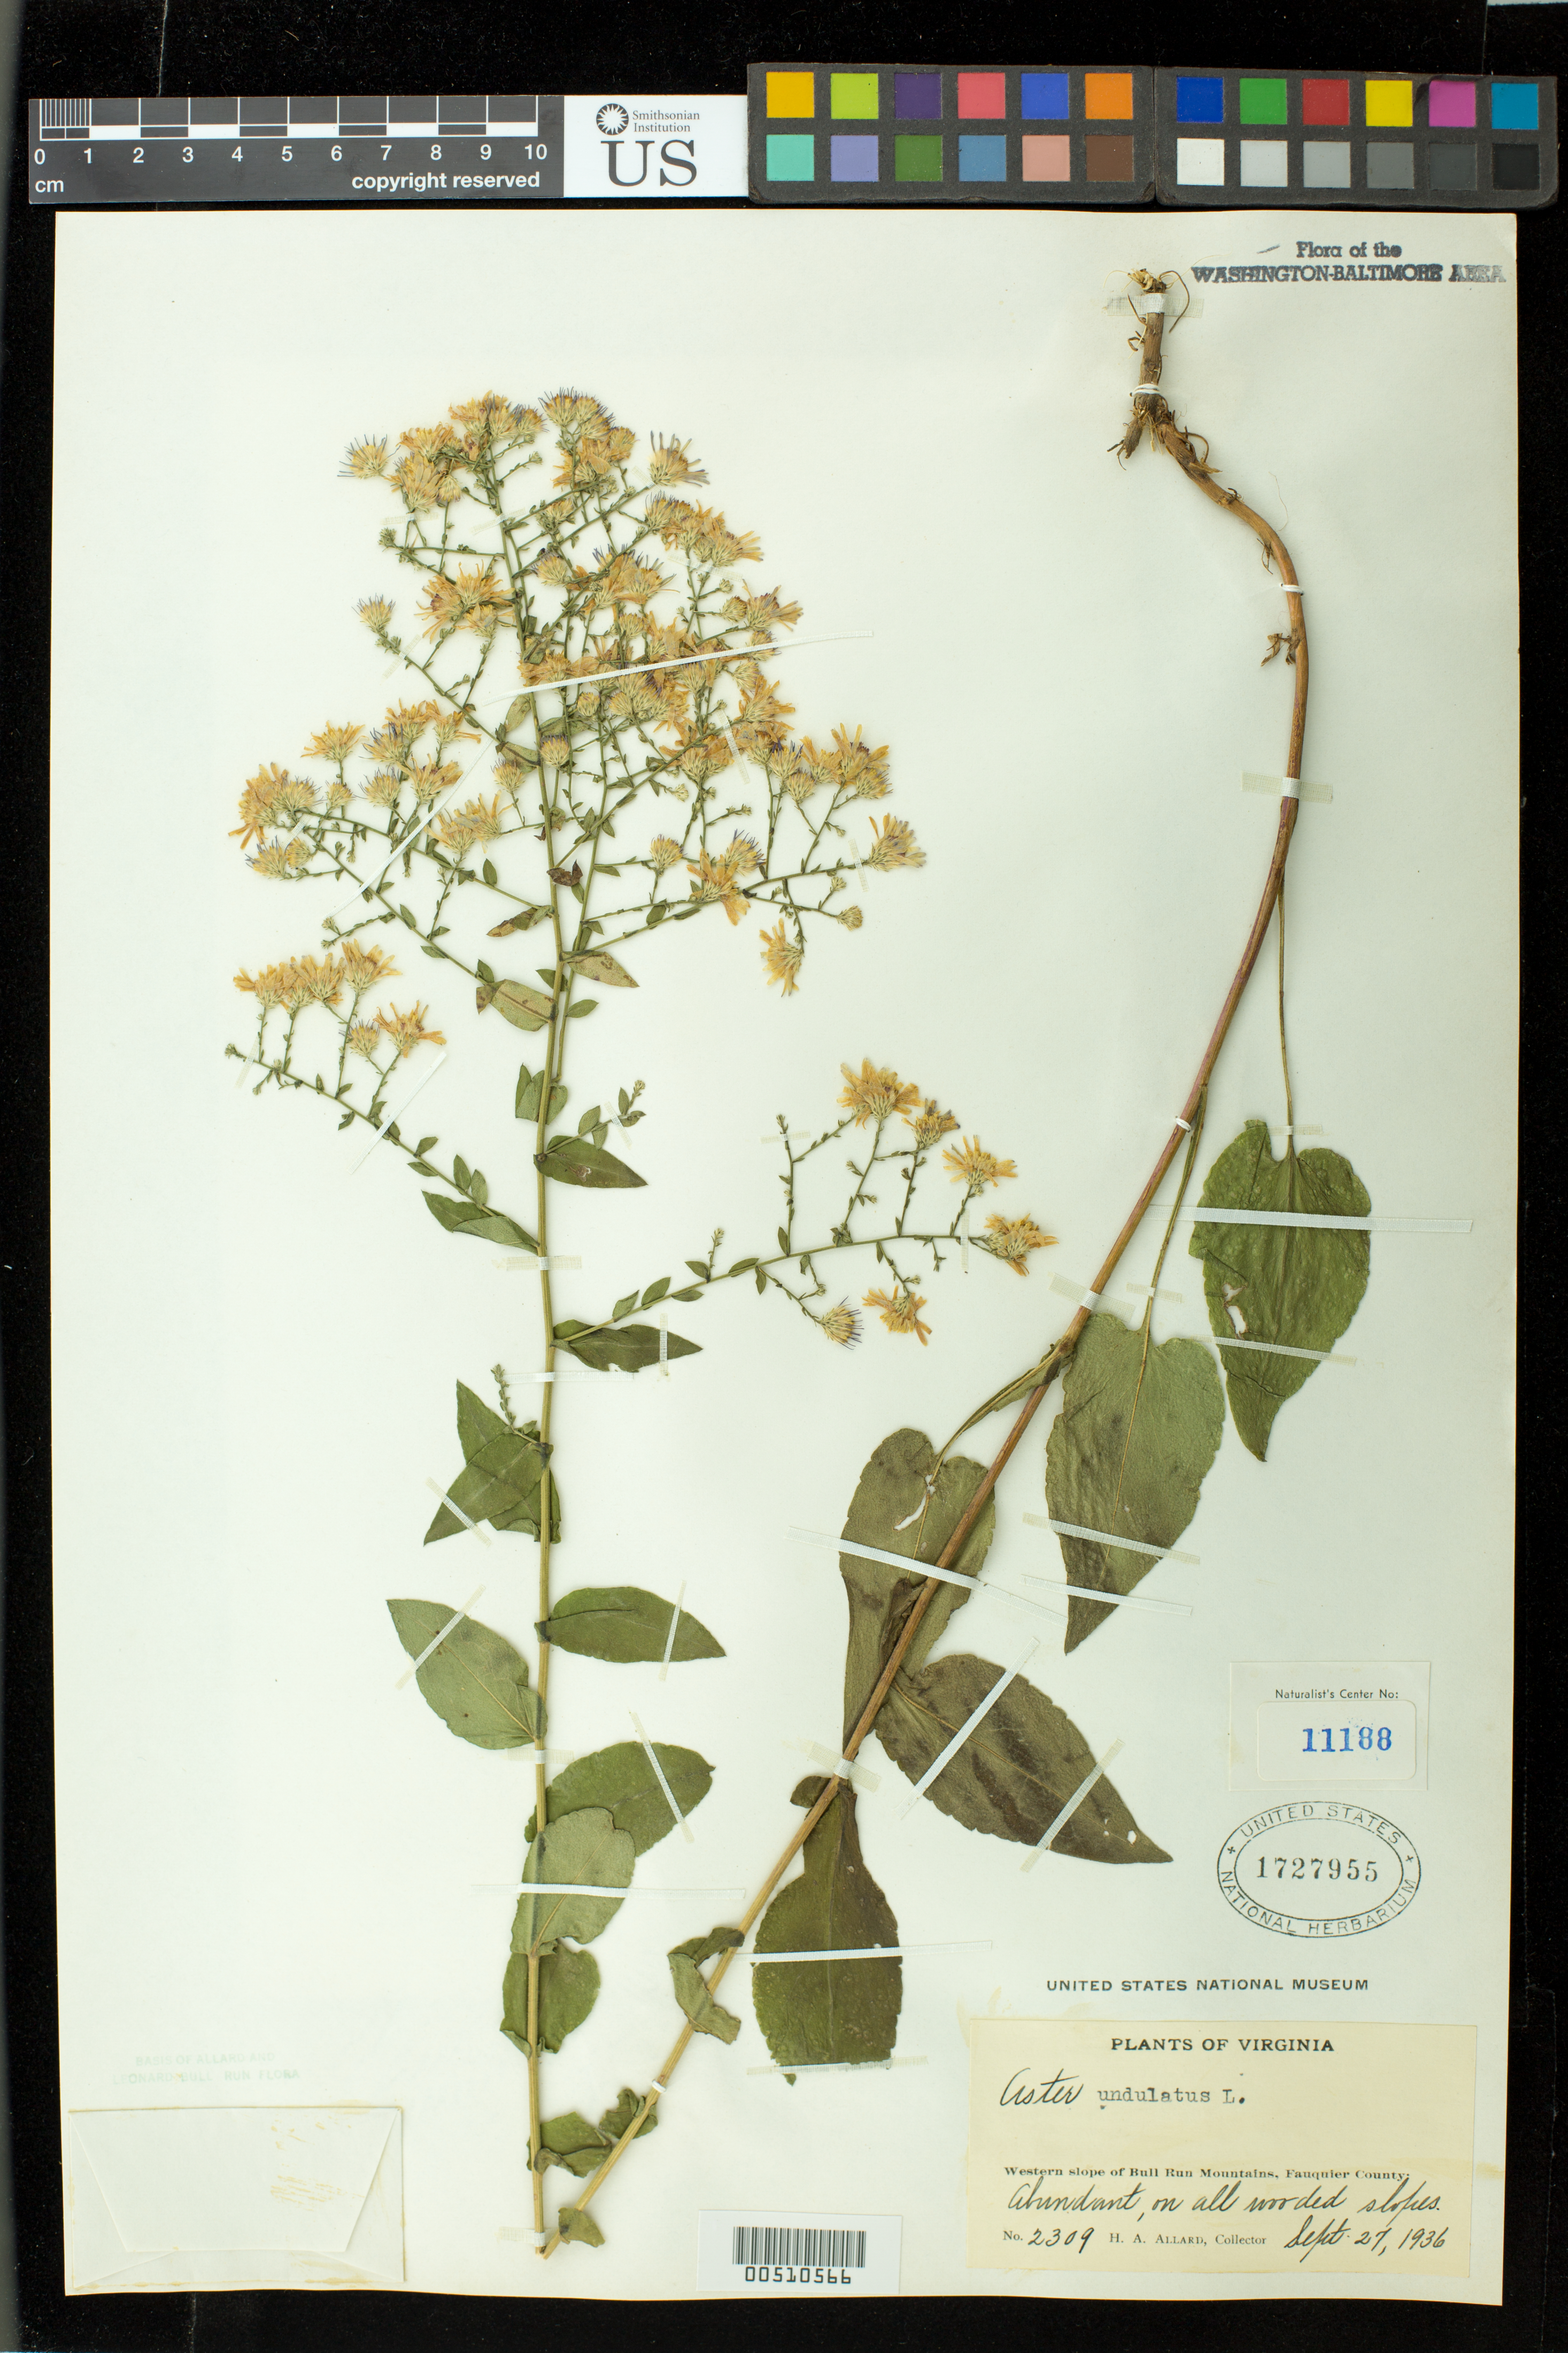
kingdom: Plantae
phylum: Tracheophyta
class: Magnoliopsida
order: Asterales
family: Asteraceae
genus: Symphyotrichum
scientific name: Symphyotrichum undulatum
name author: (L.) G.L. Nesom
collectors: H. A. Allard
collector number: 2309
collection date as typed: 27 Sep 1936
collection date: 1936-09-27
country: United States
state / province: Virginia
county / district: Fauquier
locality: West slope of Bull Run Mts. Bull Run Mts.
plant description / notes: Specimens returned from Naturalist Center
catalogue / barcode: US 1727955